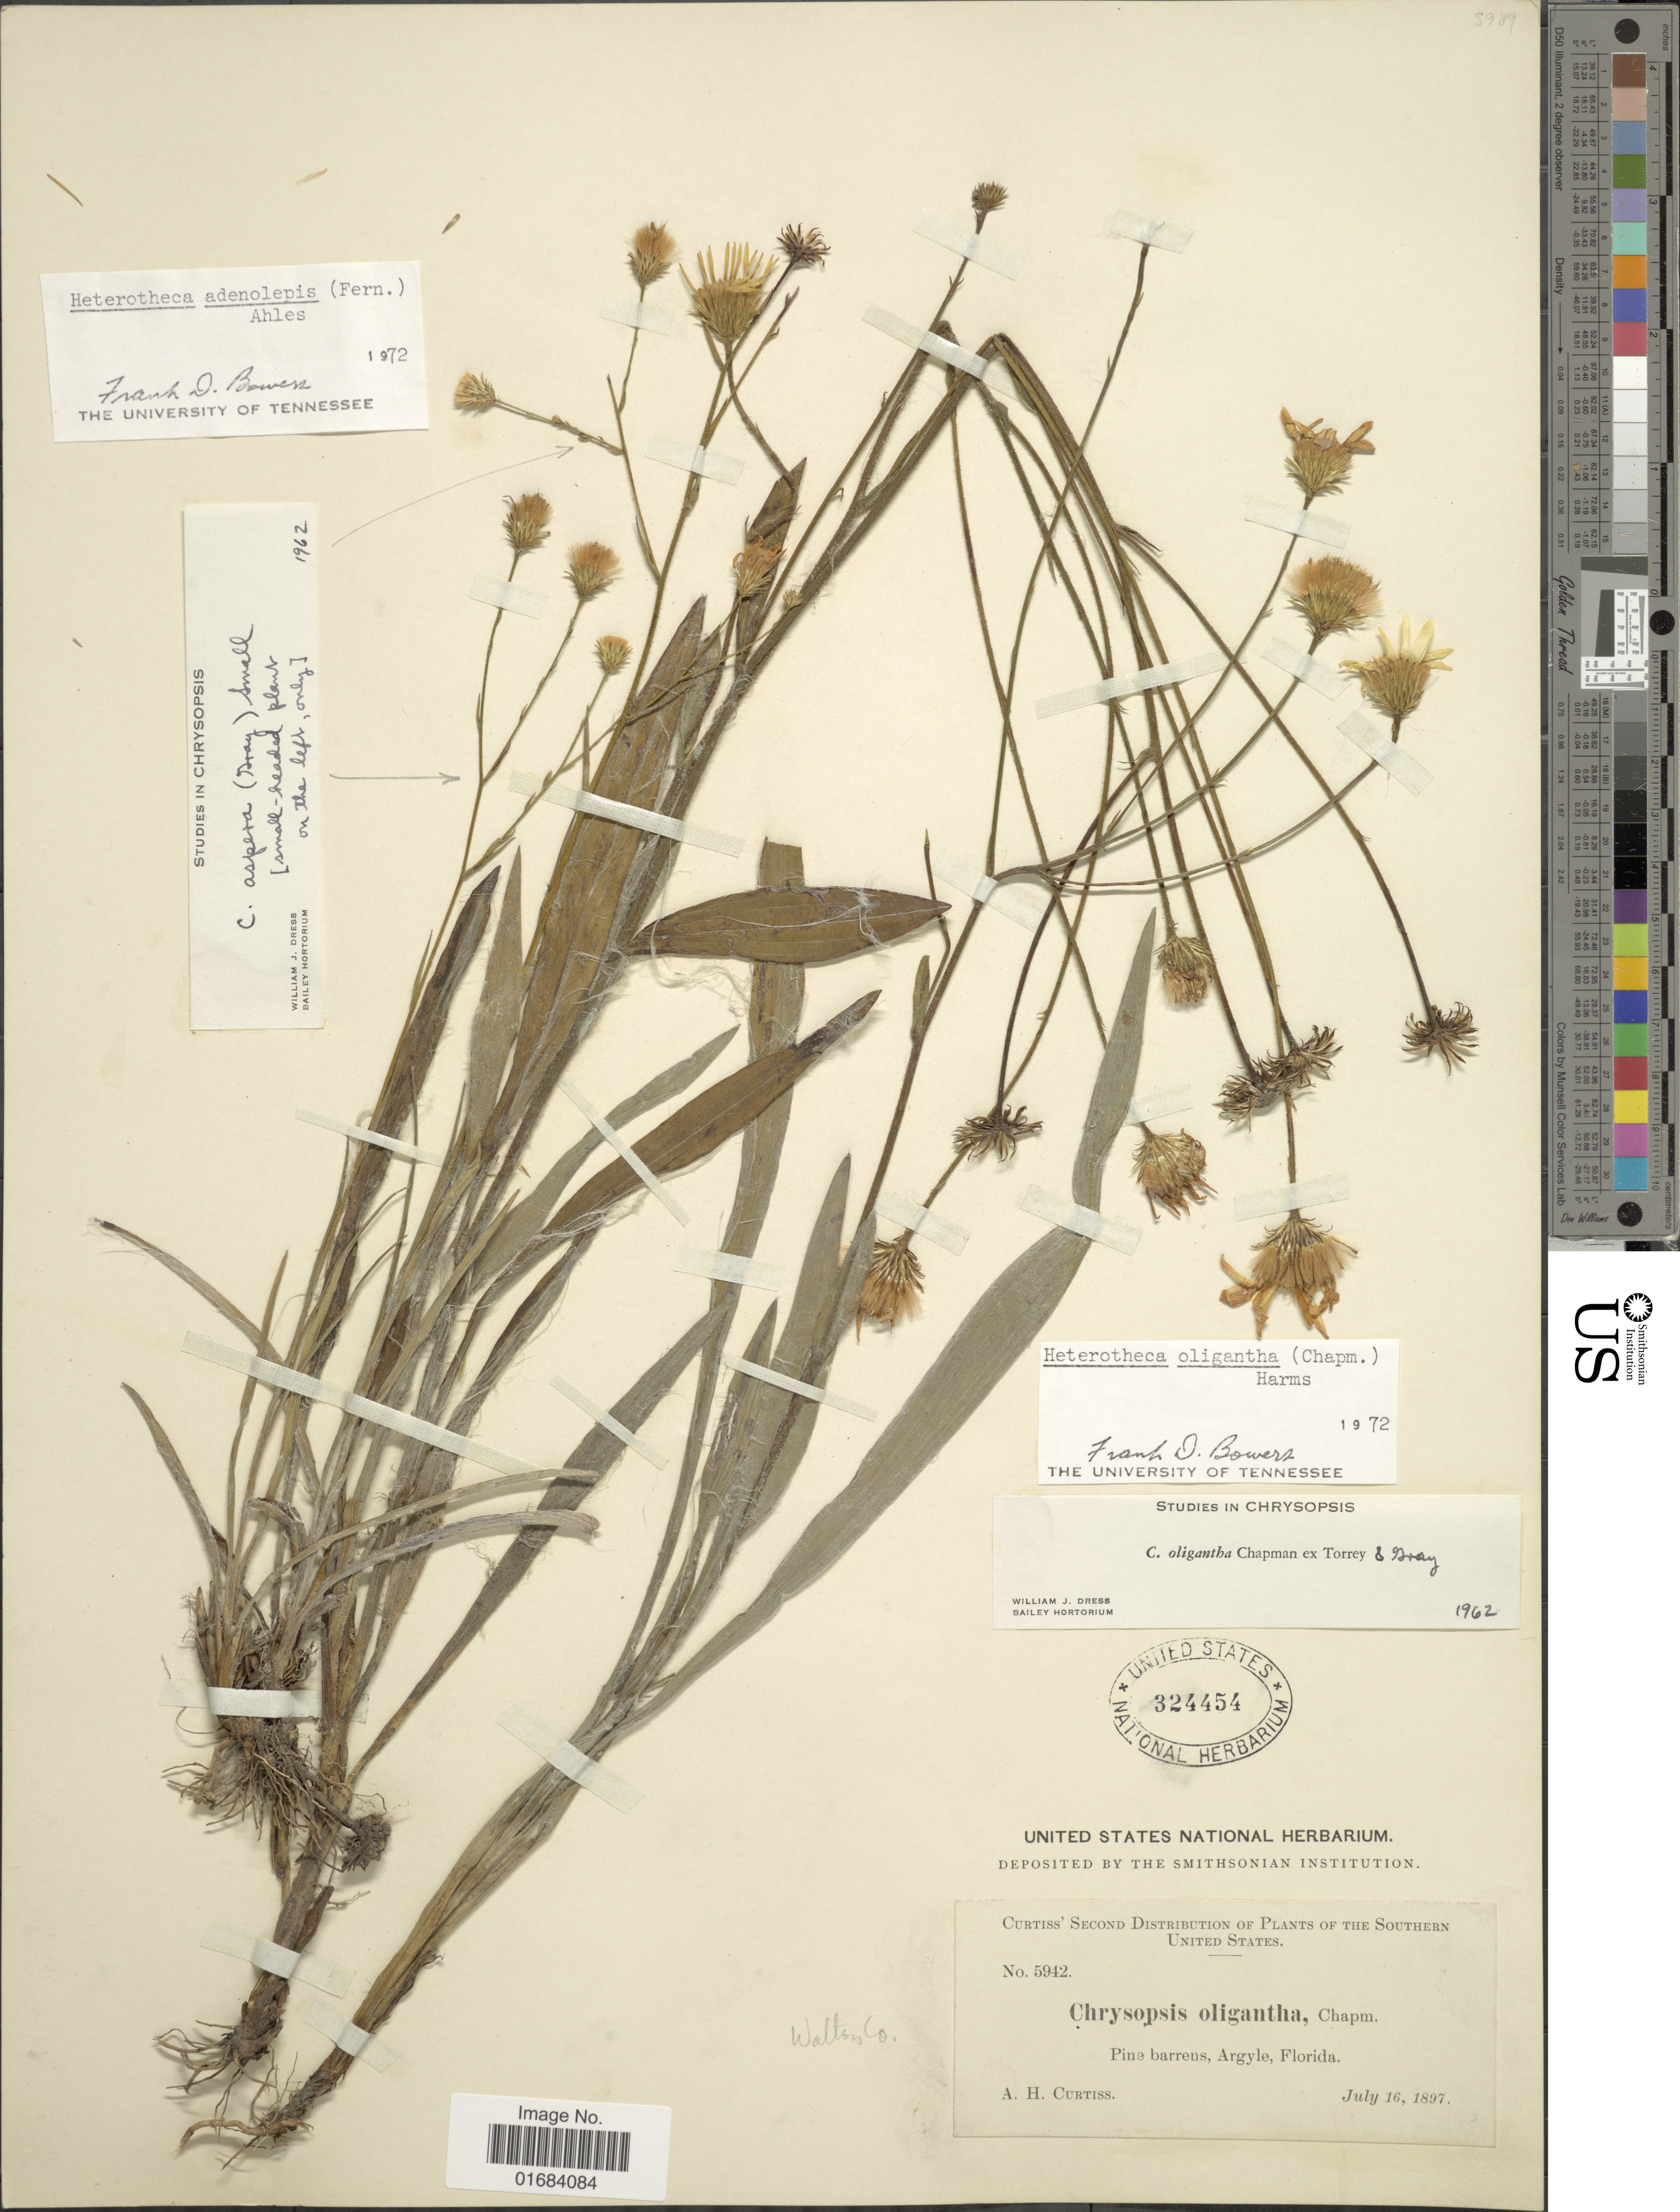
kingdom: Plantae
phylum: Tracheophyta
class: Magnoliopsida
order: Asterales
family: Asteraceae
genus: Pityopsis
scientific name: Pityopsis oligantha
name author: (Chapm. ex Torr. & A. Gray) Small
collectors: A. H. Curtiss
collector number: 5942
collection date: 1897-07-16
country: United States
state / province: Florida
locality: Pine barrens, Argyle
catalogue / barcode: US 324454